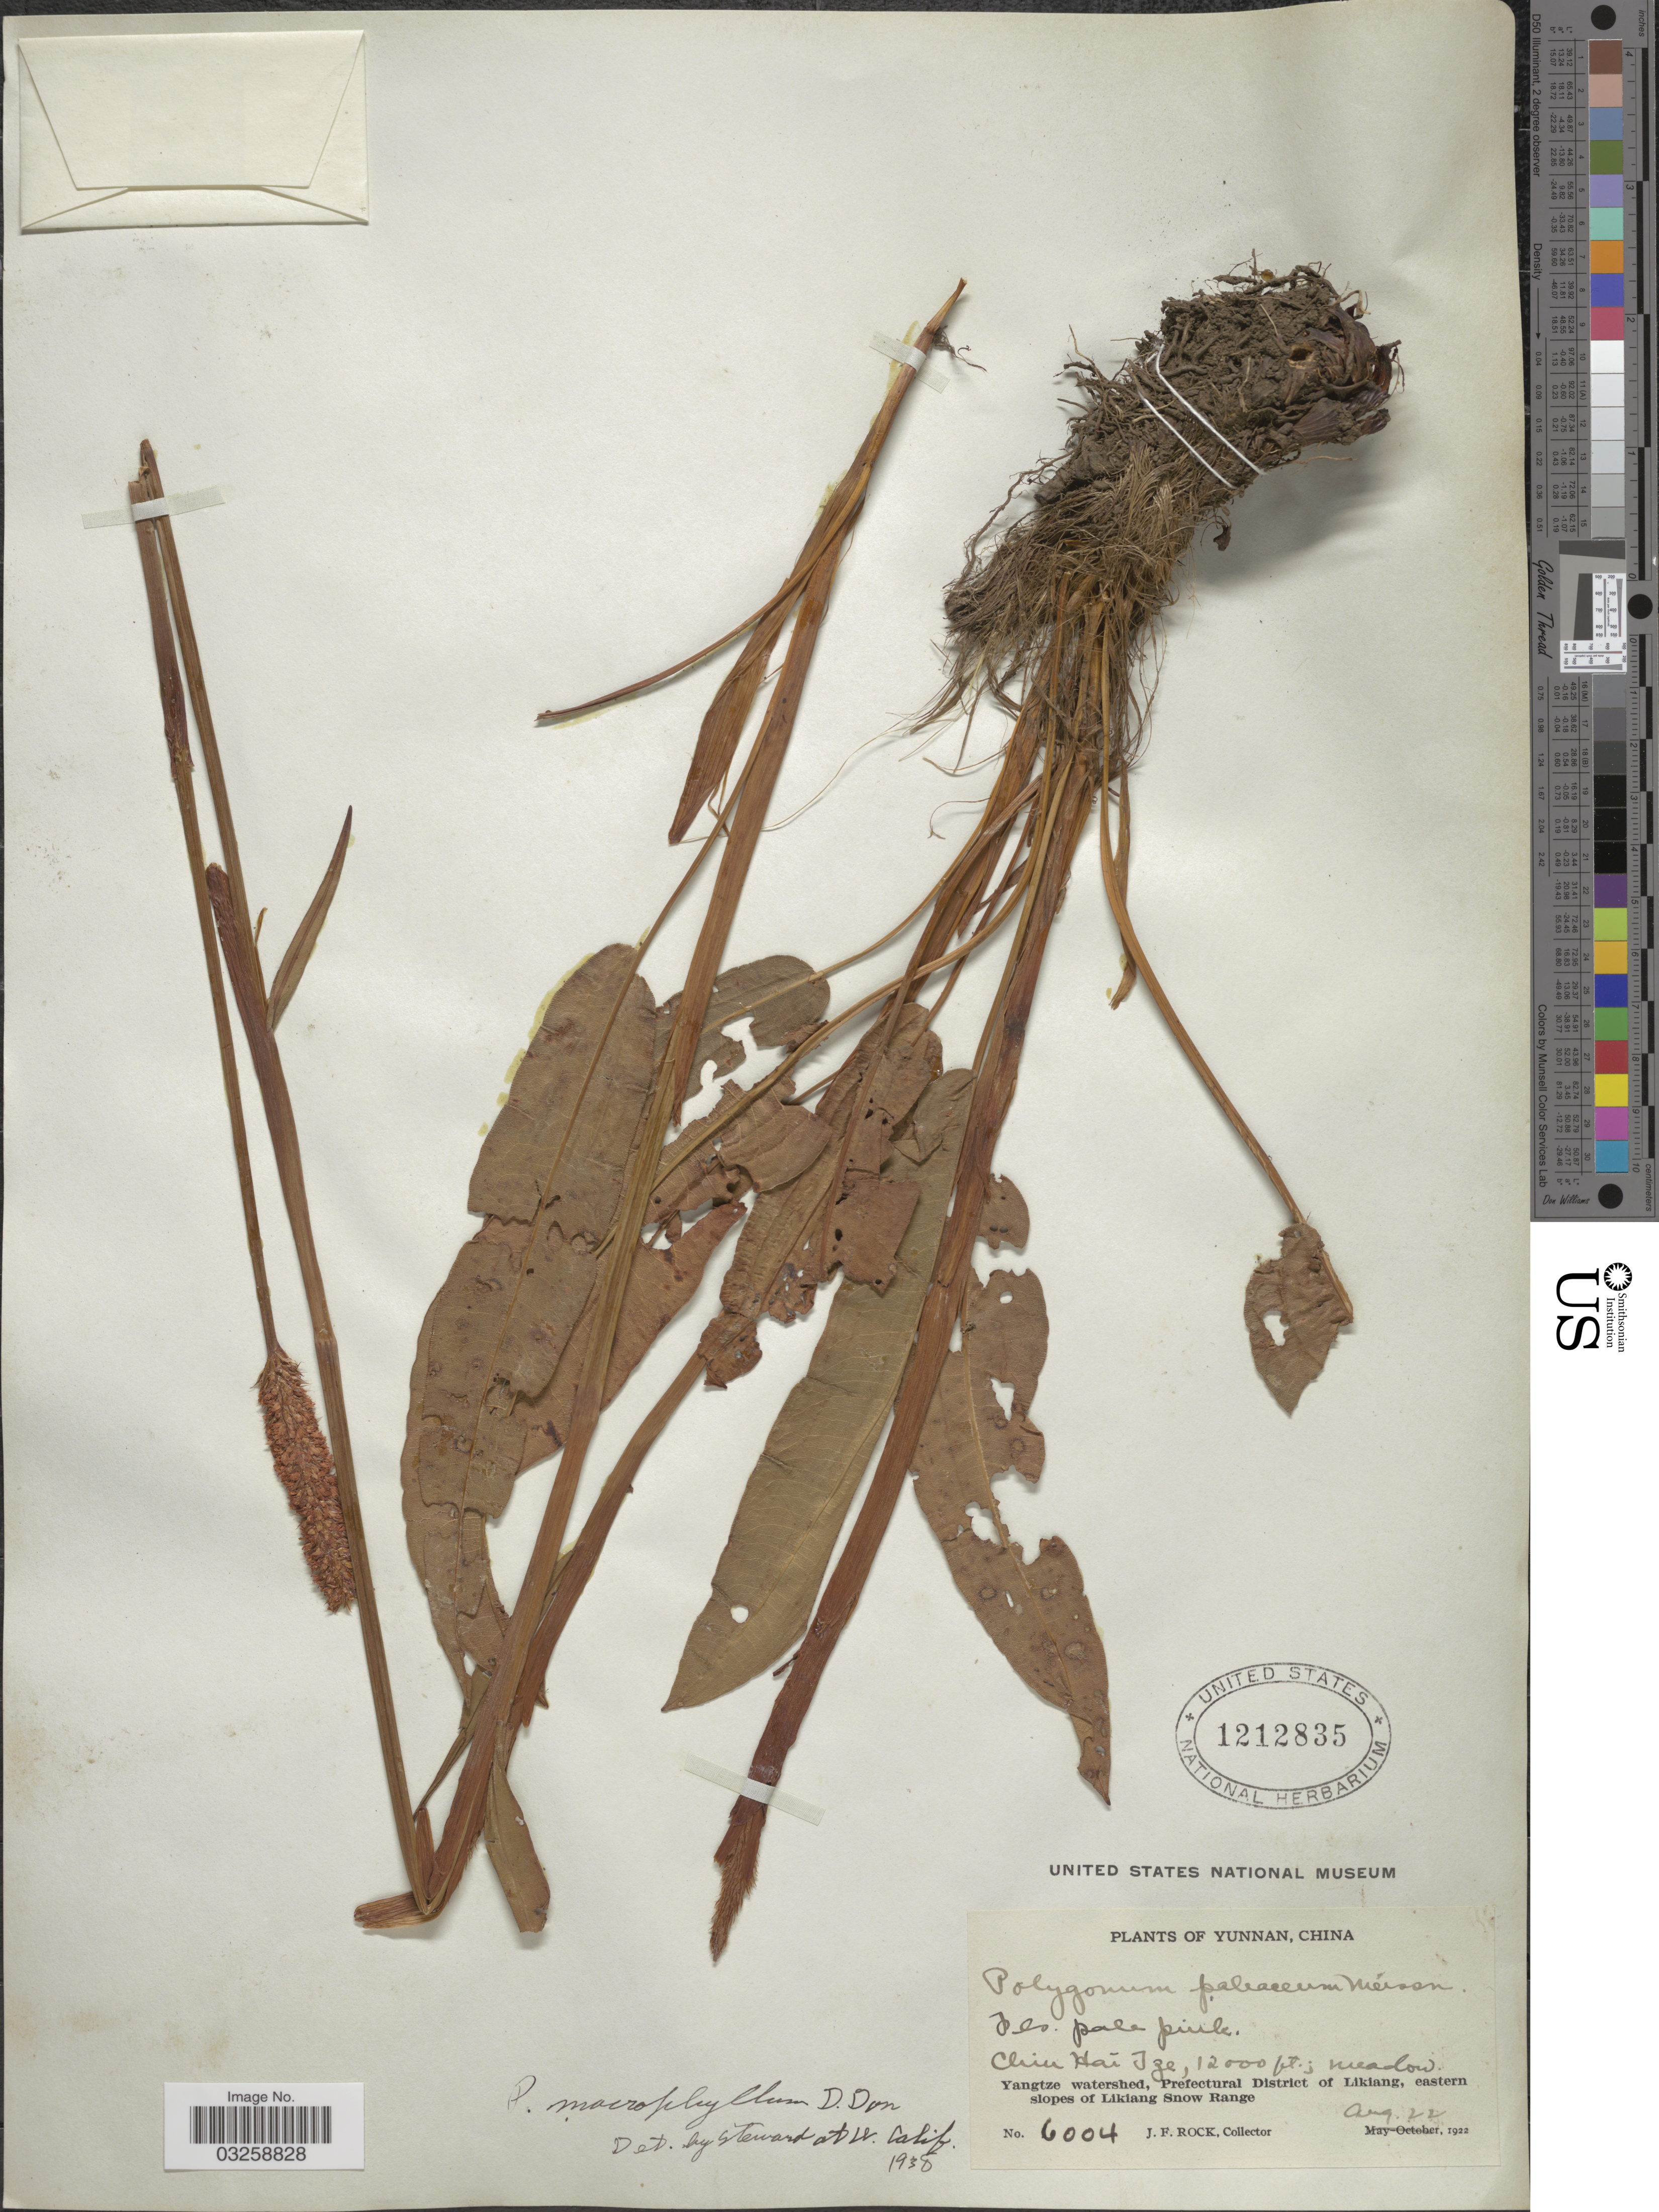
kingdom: Plantae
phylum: Tracheophyta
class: Magnoliopsida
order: Caryophyllales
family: Polygonaceae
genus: Bistorta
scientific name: Bistorta macrophylla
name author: (D. Don) Soják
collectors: J. Rock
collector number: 6004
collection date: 1922-08-22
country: China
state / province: Yunnan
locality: Chin Hai Tze. Yangtze watershed, Prefectural District of Likiang, eastern slopes of Likiang Snow Range.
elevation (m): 3658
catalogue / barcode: US 1212835